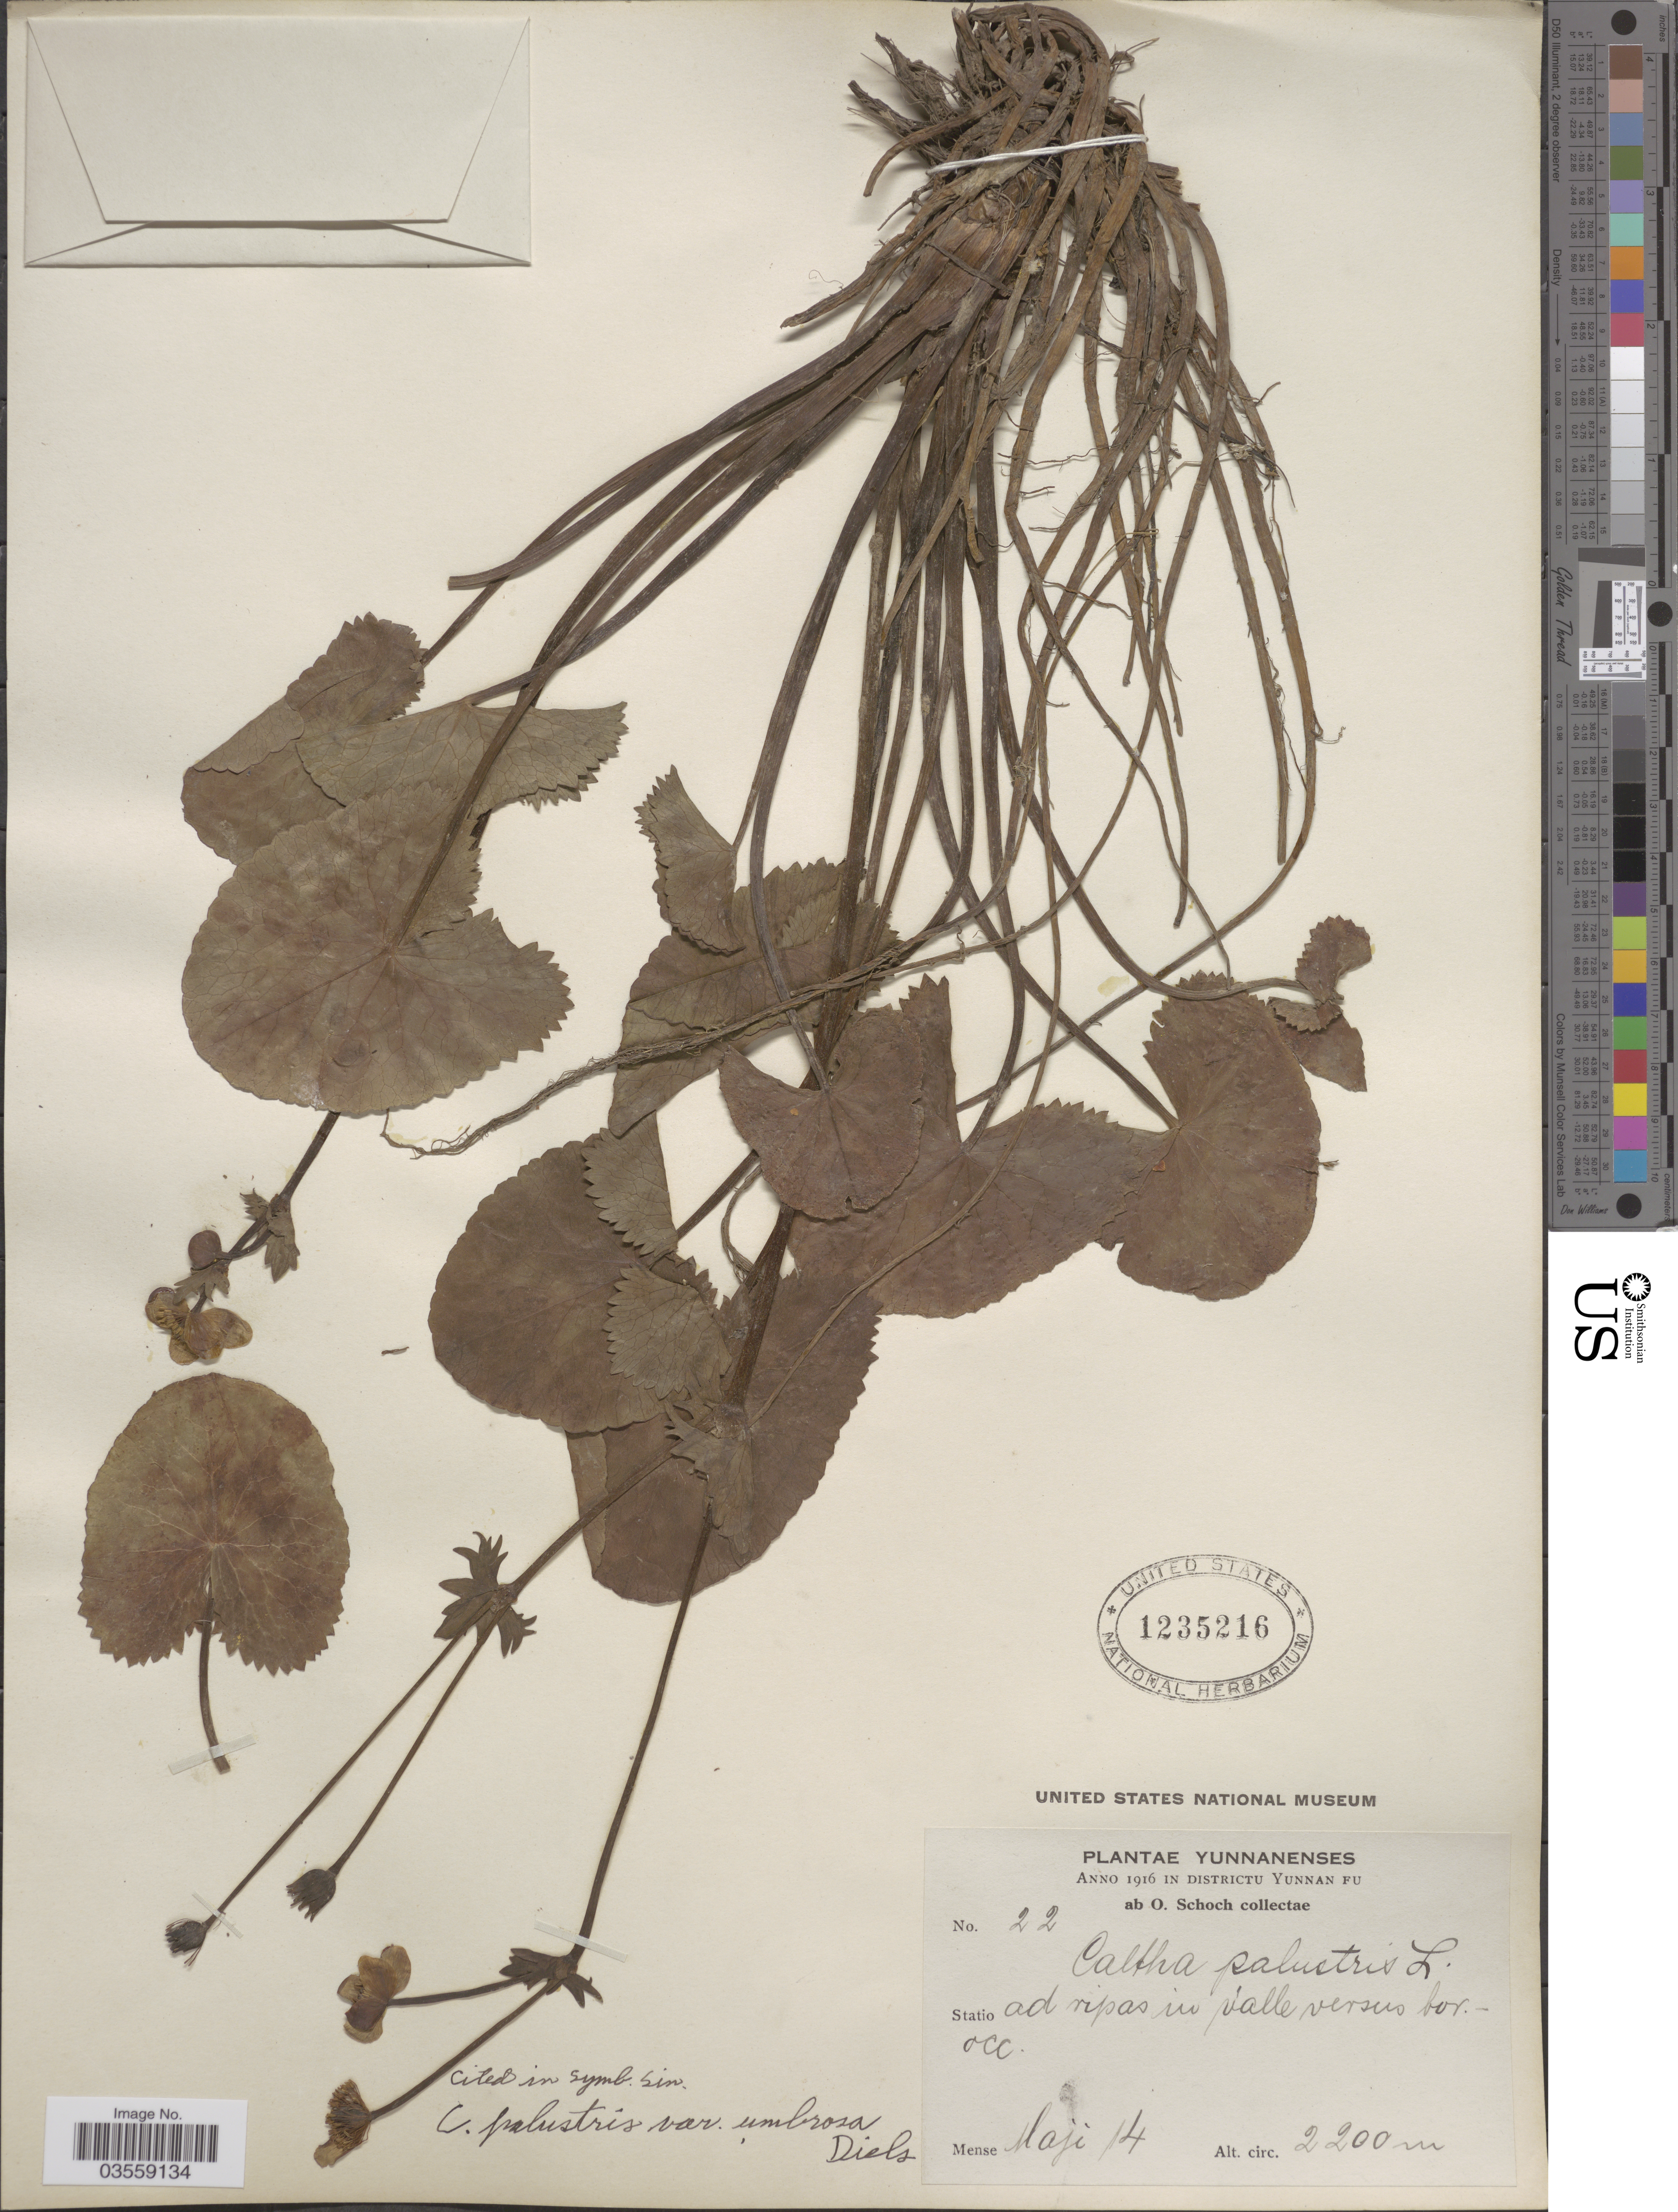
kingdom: Plantae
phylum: Tracheophyta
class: Magnoliopsida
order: Ranunculales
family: Ranunculaceae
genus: Caltha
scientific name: Caltha palustris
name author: L.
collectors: O. Schoch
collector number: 22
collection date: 1916-05-14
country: China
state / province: Yunnan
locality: In districtu Yunnan Fu. Statio ad ripas in valle versus bor. occ.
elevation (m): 2200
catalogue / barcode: US 1235216